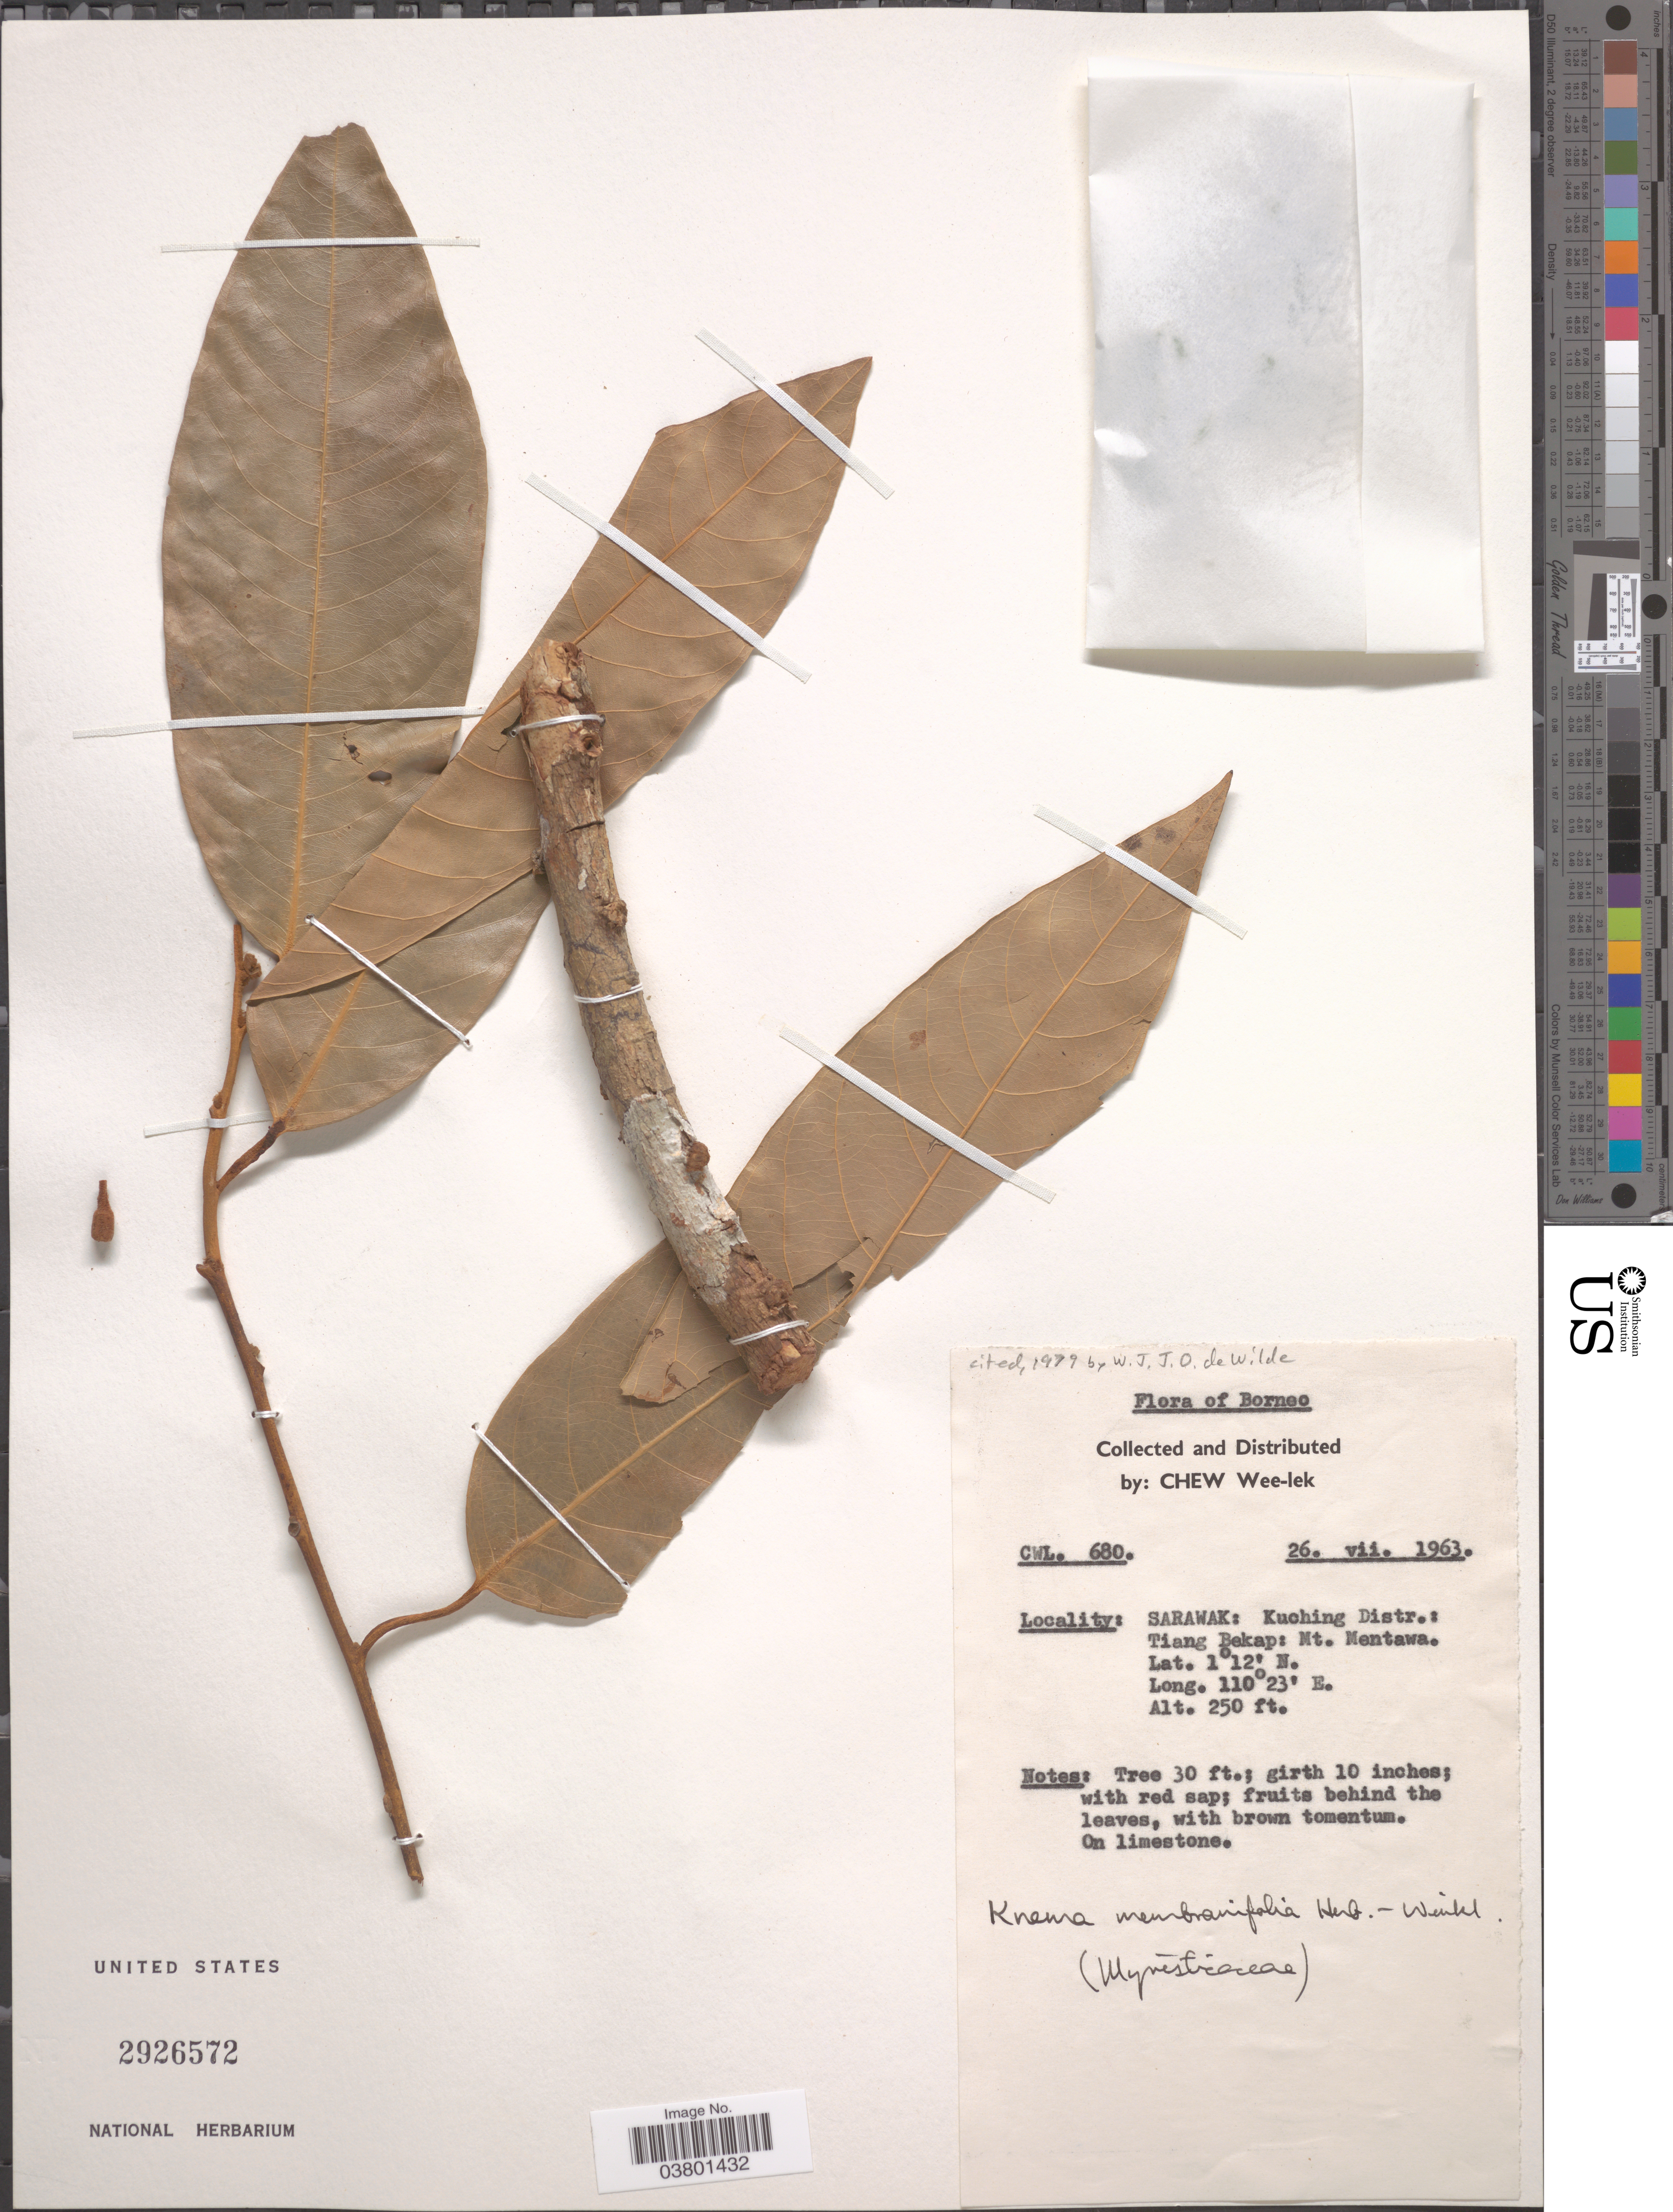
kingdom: Plantae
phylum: Tracheophyta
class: Magnoliopsida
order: Magnoliales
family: Myristicaceae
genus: Knema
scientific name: Knema membranifolia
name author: H.J.P. Winkl.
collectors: W. Chew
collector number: CWL.680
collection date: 1963-07-26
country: Malaysia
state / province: Sarawak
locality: Borneo. Kuching Distr.: Tiang Bekap: Mt. Mentawa.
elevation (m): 76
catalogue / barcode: US 2926572